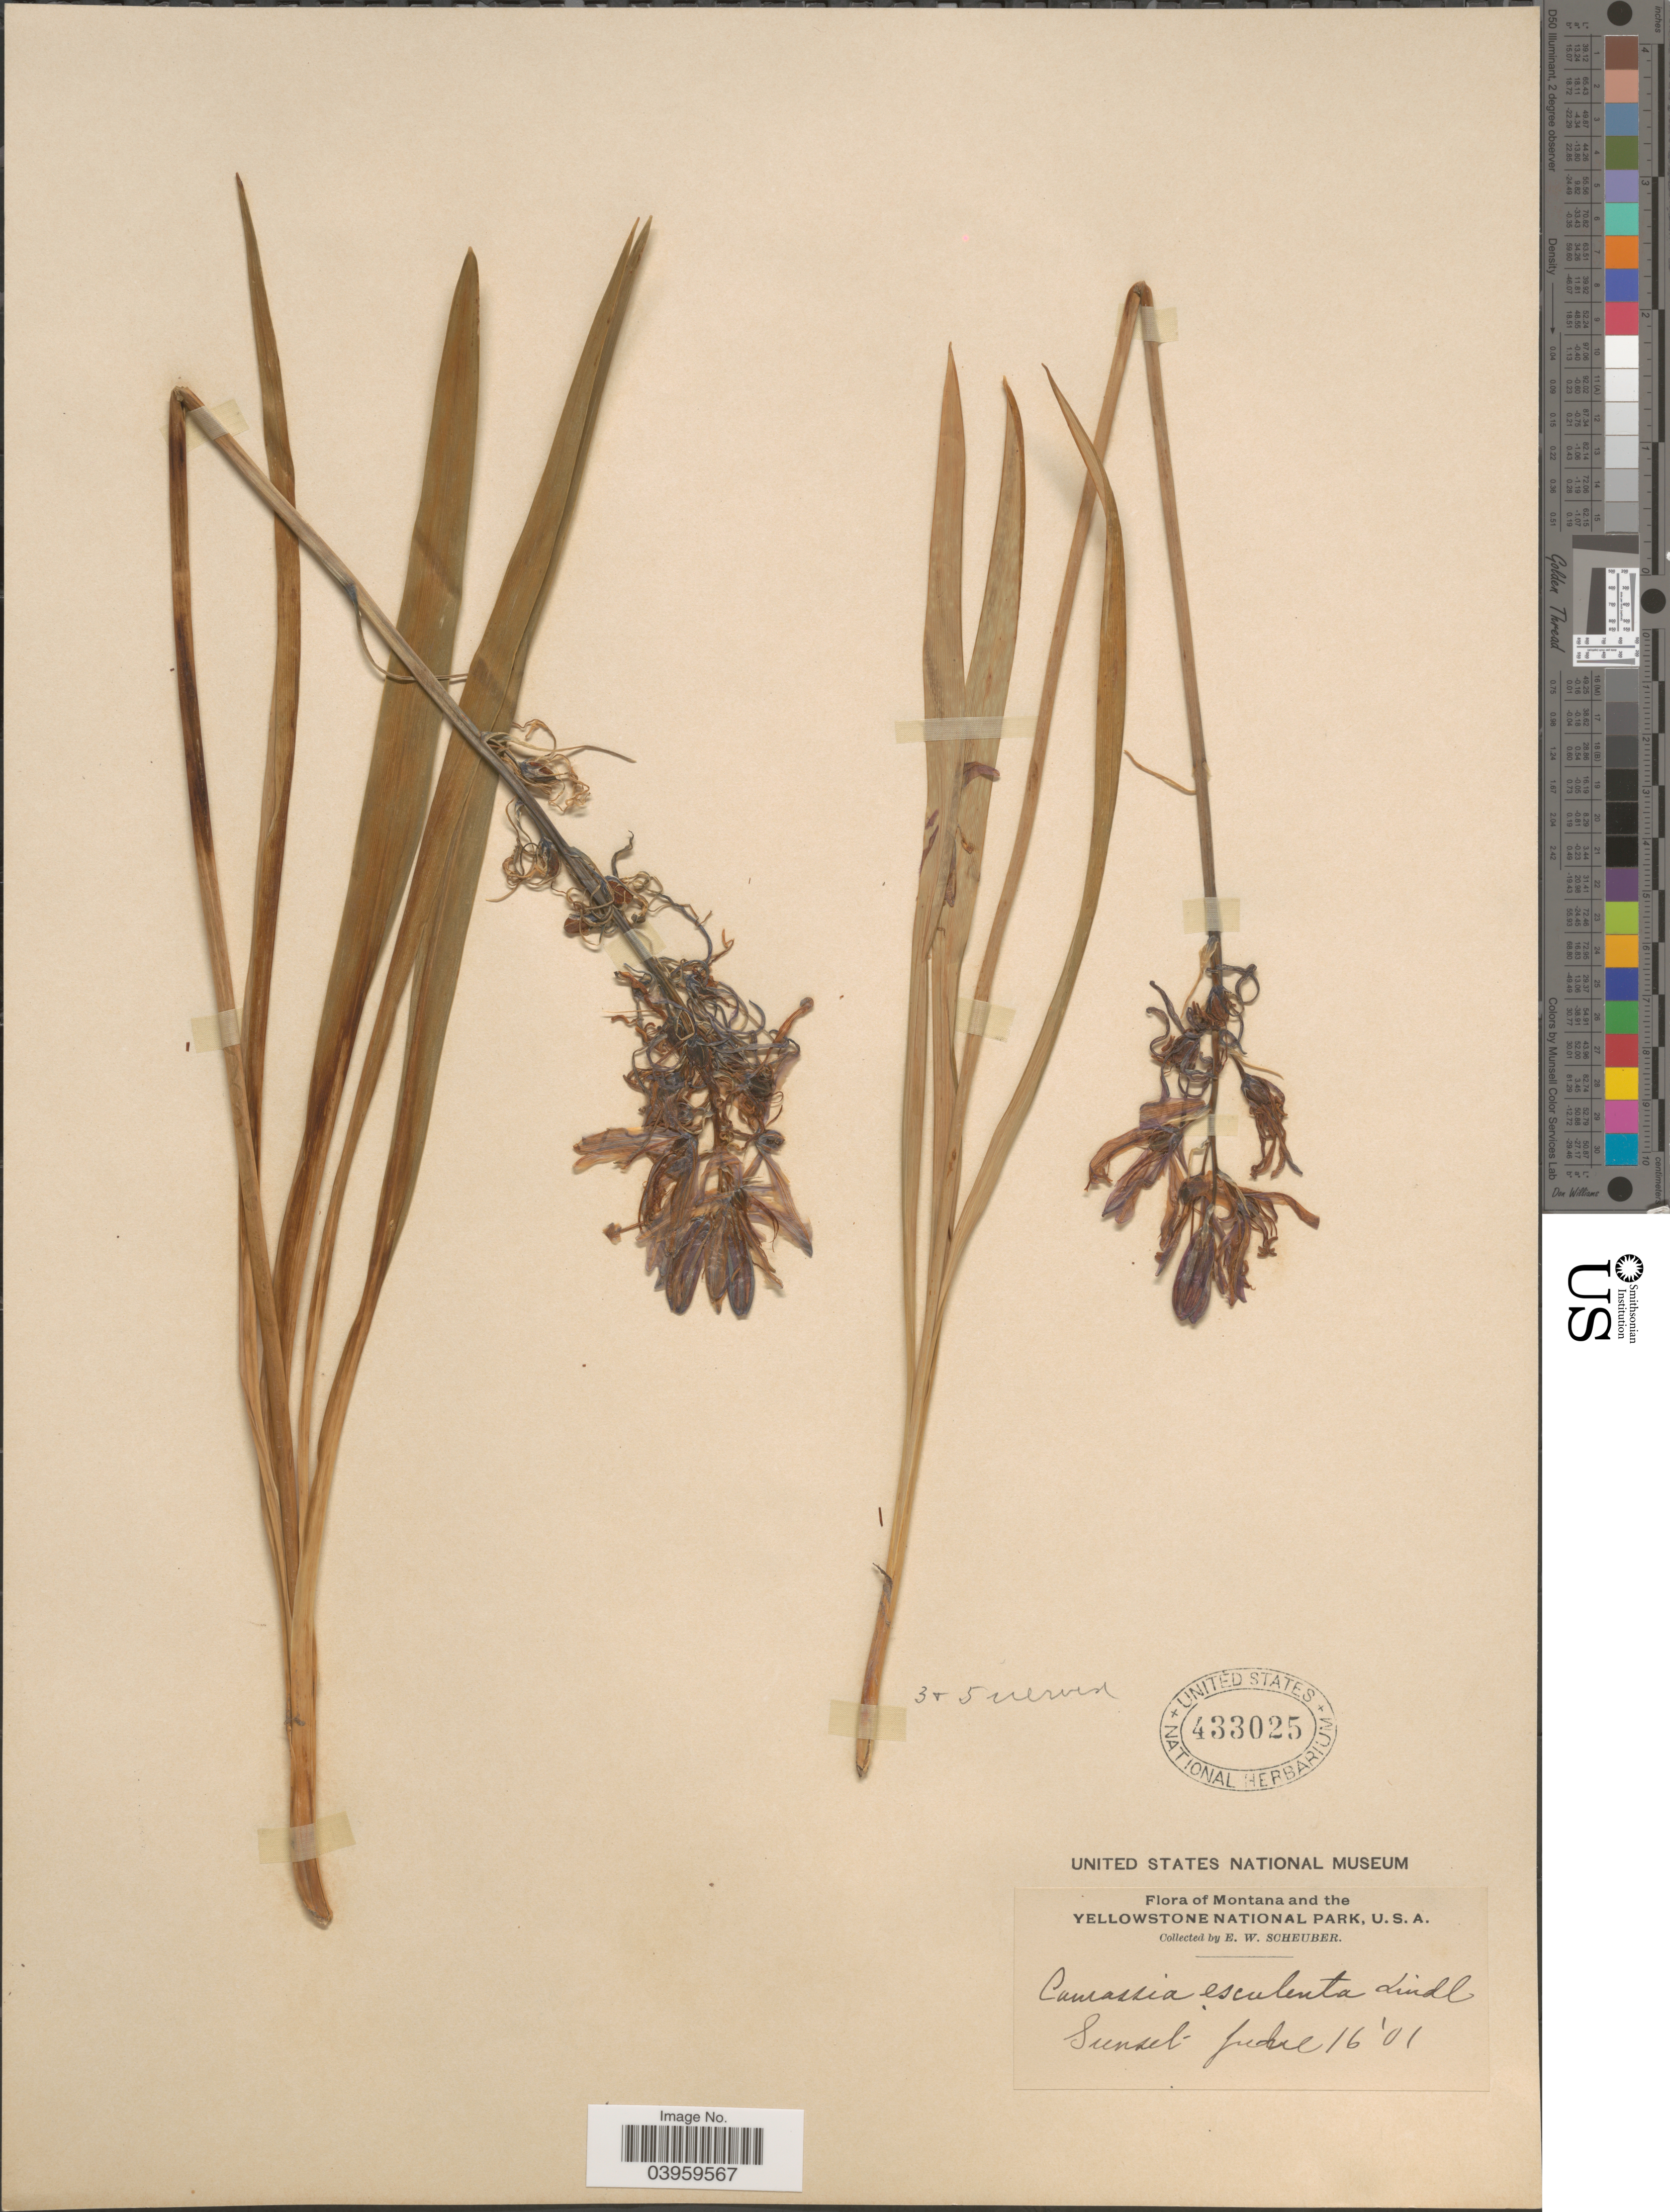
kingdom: Plantae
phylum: Tracheophyta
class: Liliopsida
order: Asparagales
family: Asparagaceae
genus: Camassia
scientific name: Camassia quamash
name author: (Pursh) Greene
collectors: E. Scheuber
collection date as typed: Transcribed d/m/y: 16/7/1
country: United States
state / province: Montana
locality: And the Yellowstone National Park. Sunset.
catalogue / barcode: US 433025